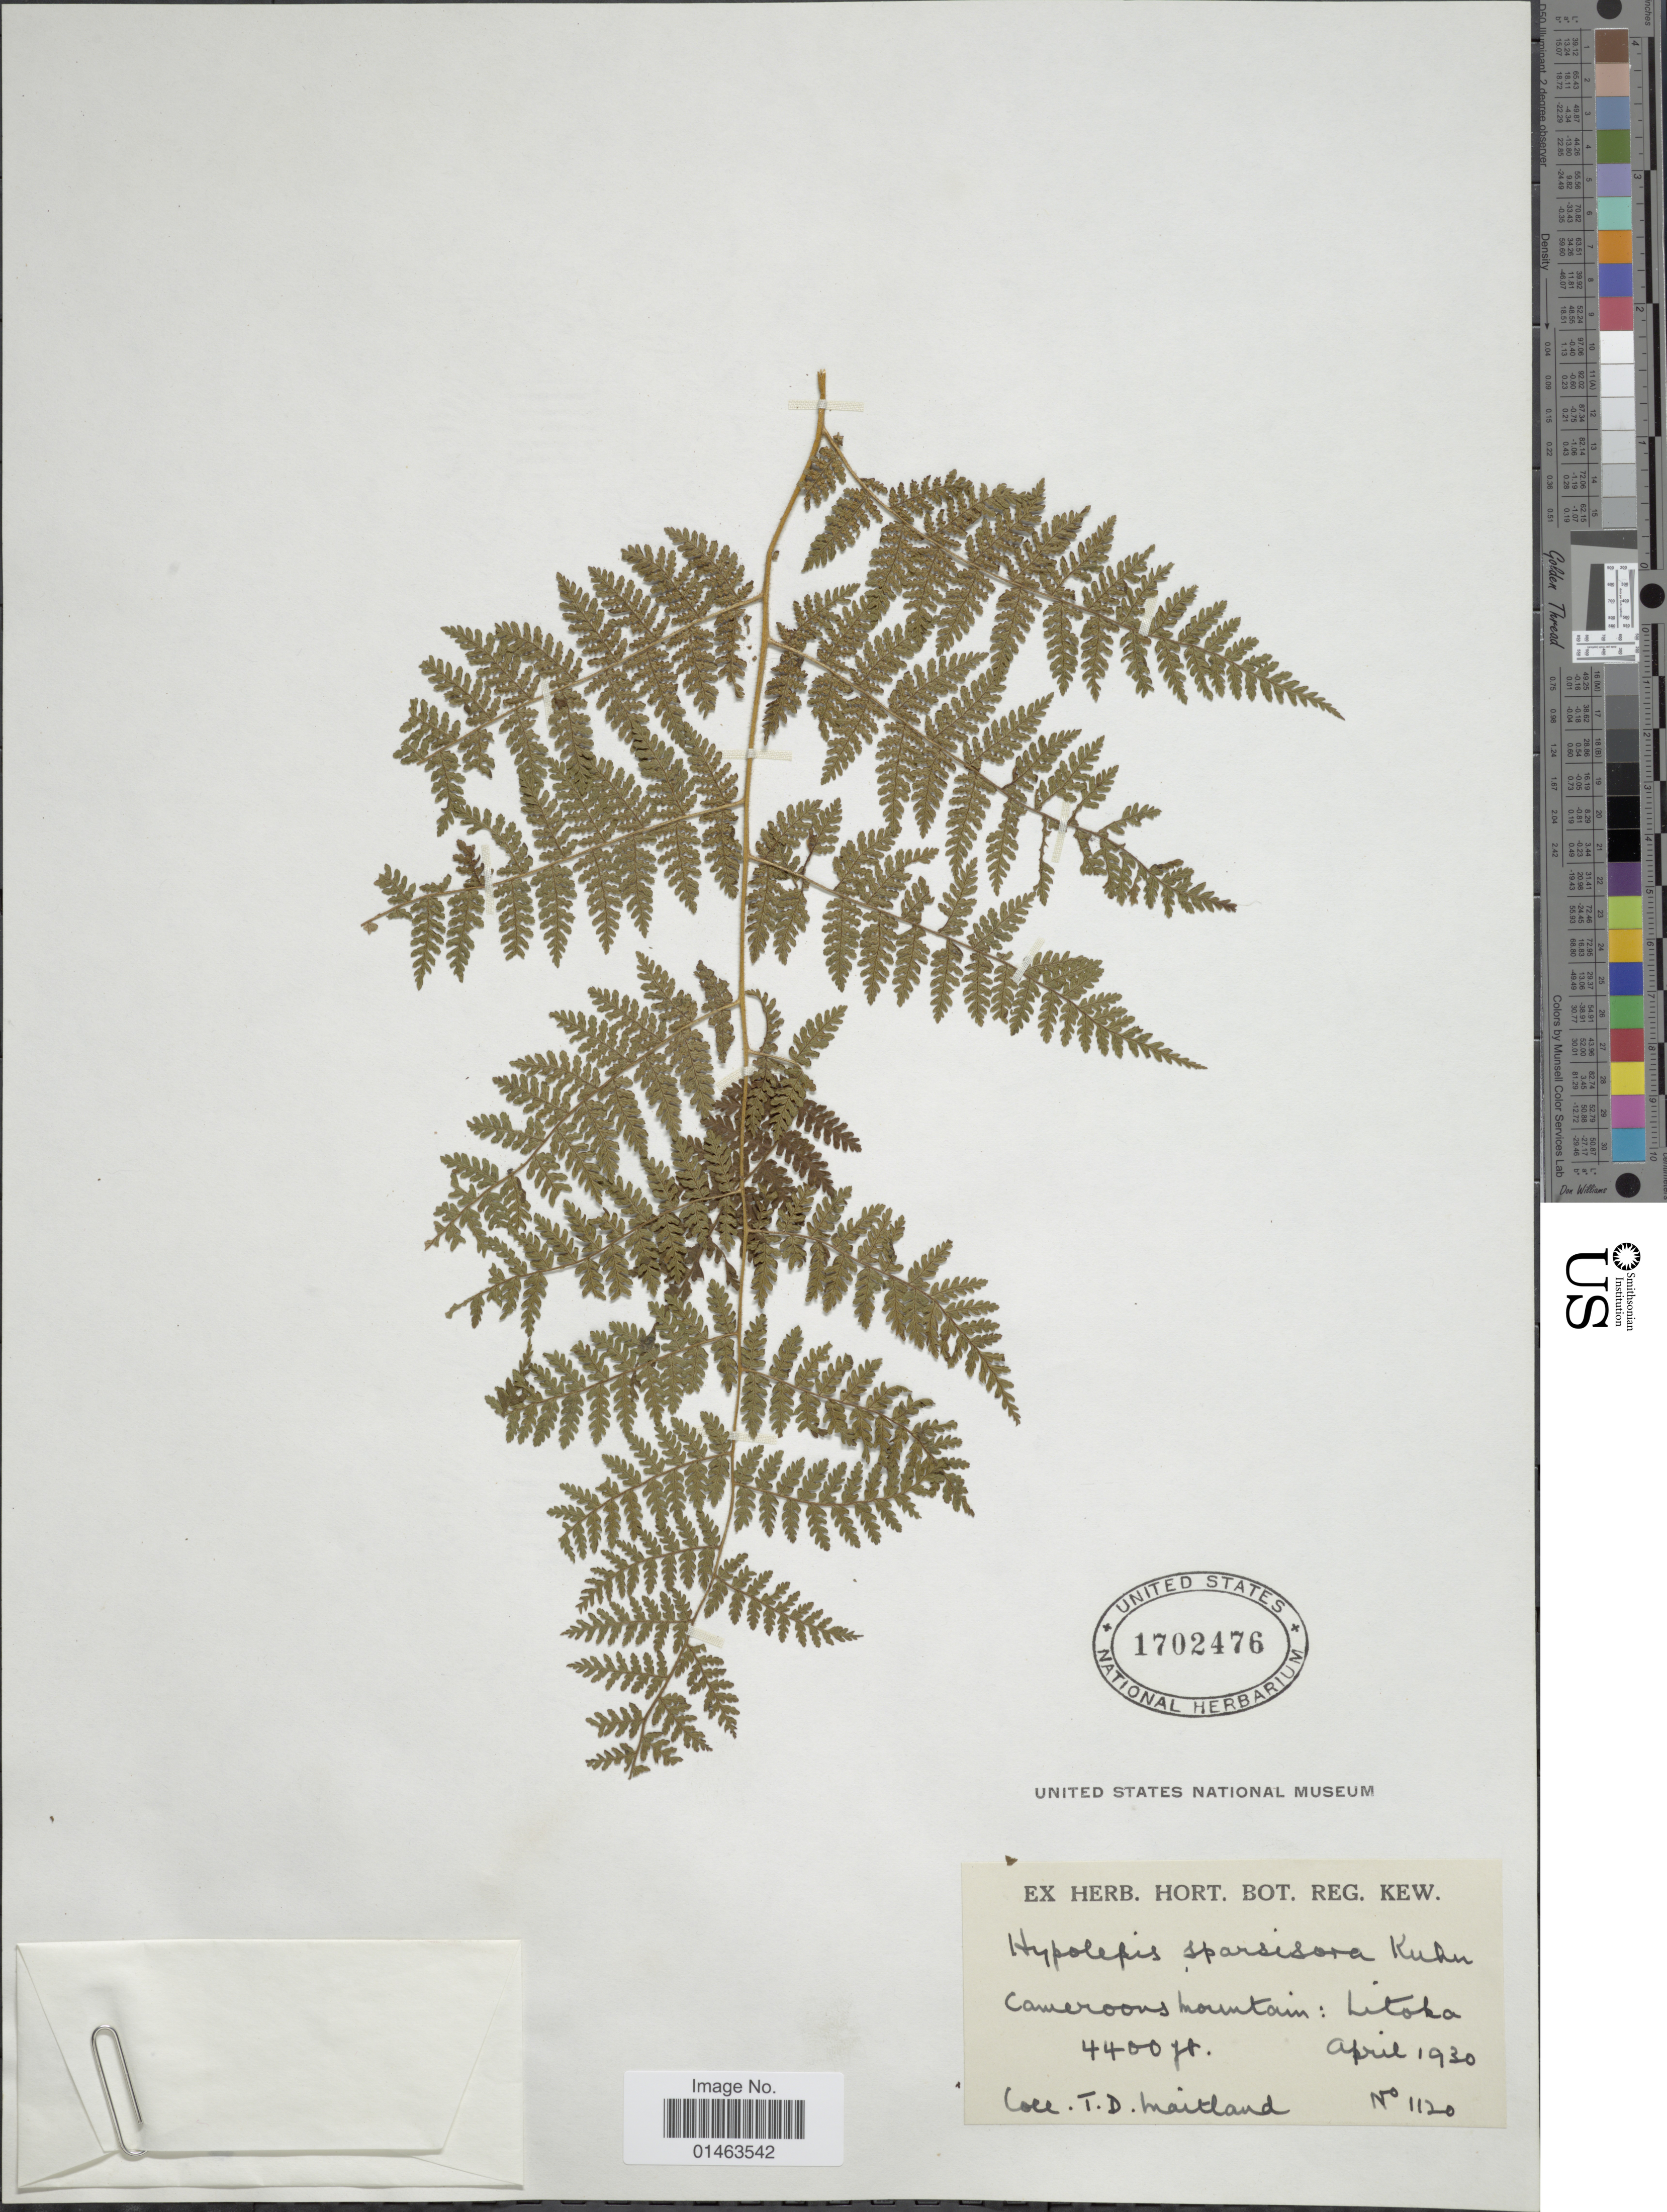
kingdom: Plantae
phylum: Tracheophyta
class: Polypodiopsida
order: Polypodiales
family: Dennstaedtiaceae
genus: Hypolepis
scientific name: Hypolepis sparsisora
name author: (Schrad.) Kuhn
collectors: T. Maitland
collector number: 1120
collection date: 1930-04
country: Cameroon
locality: Cameroons mountain: Litoka [interpreted]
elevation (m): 1341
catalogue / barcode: US 1702476